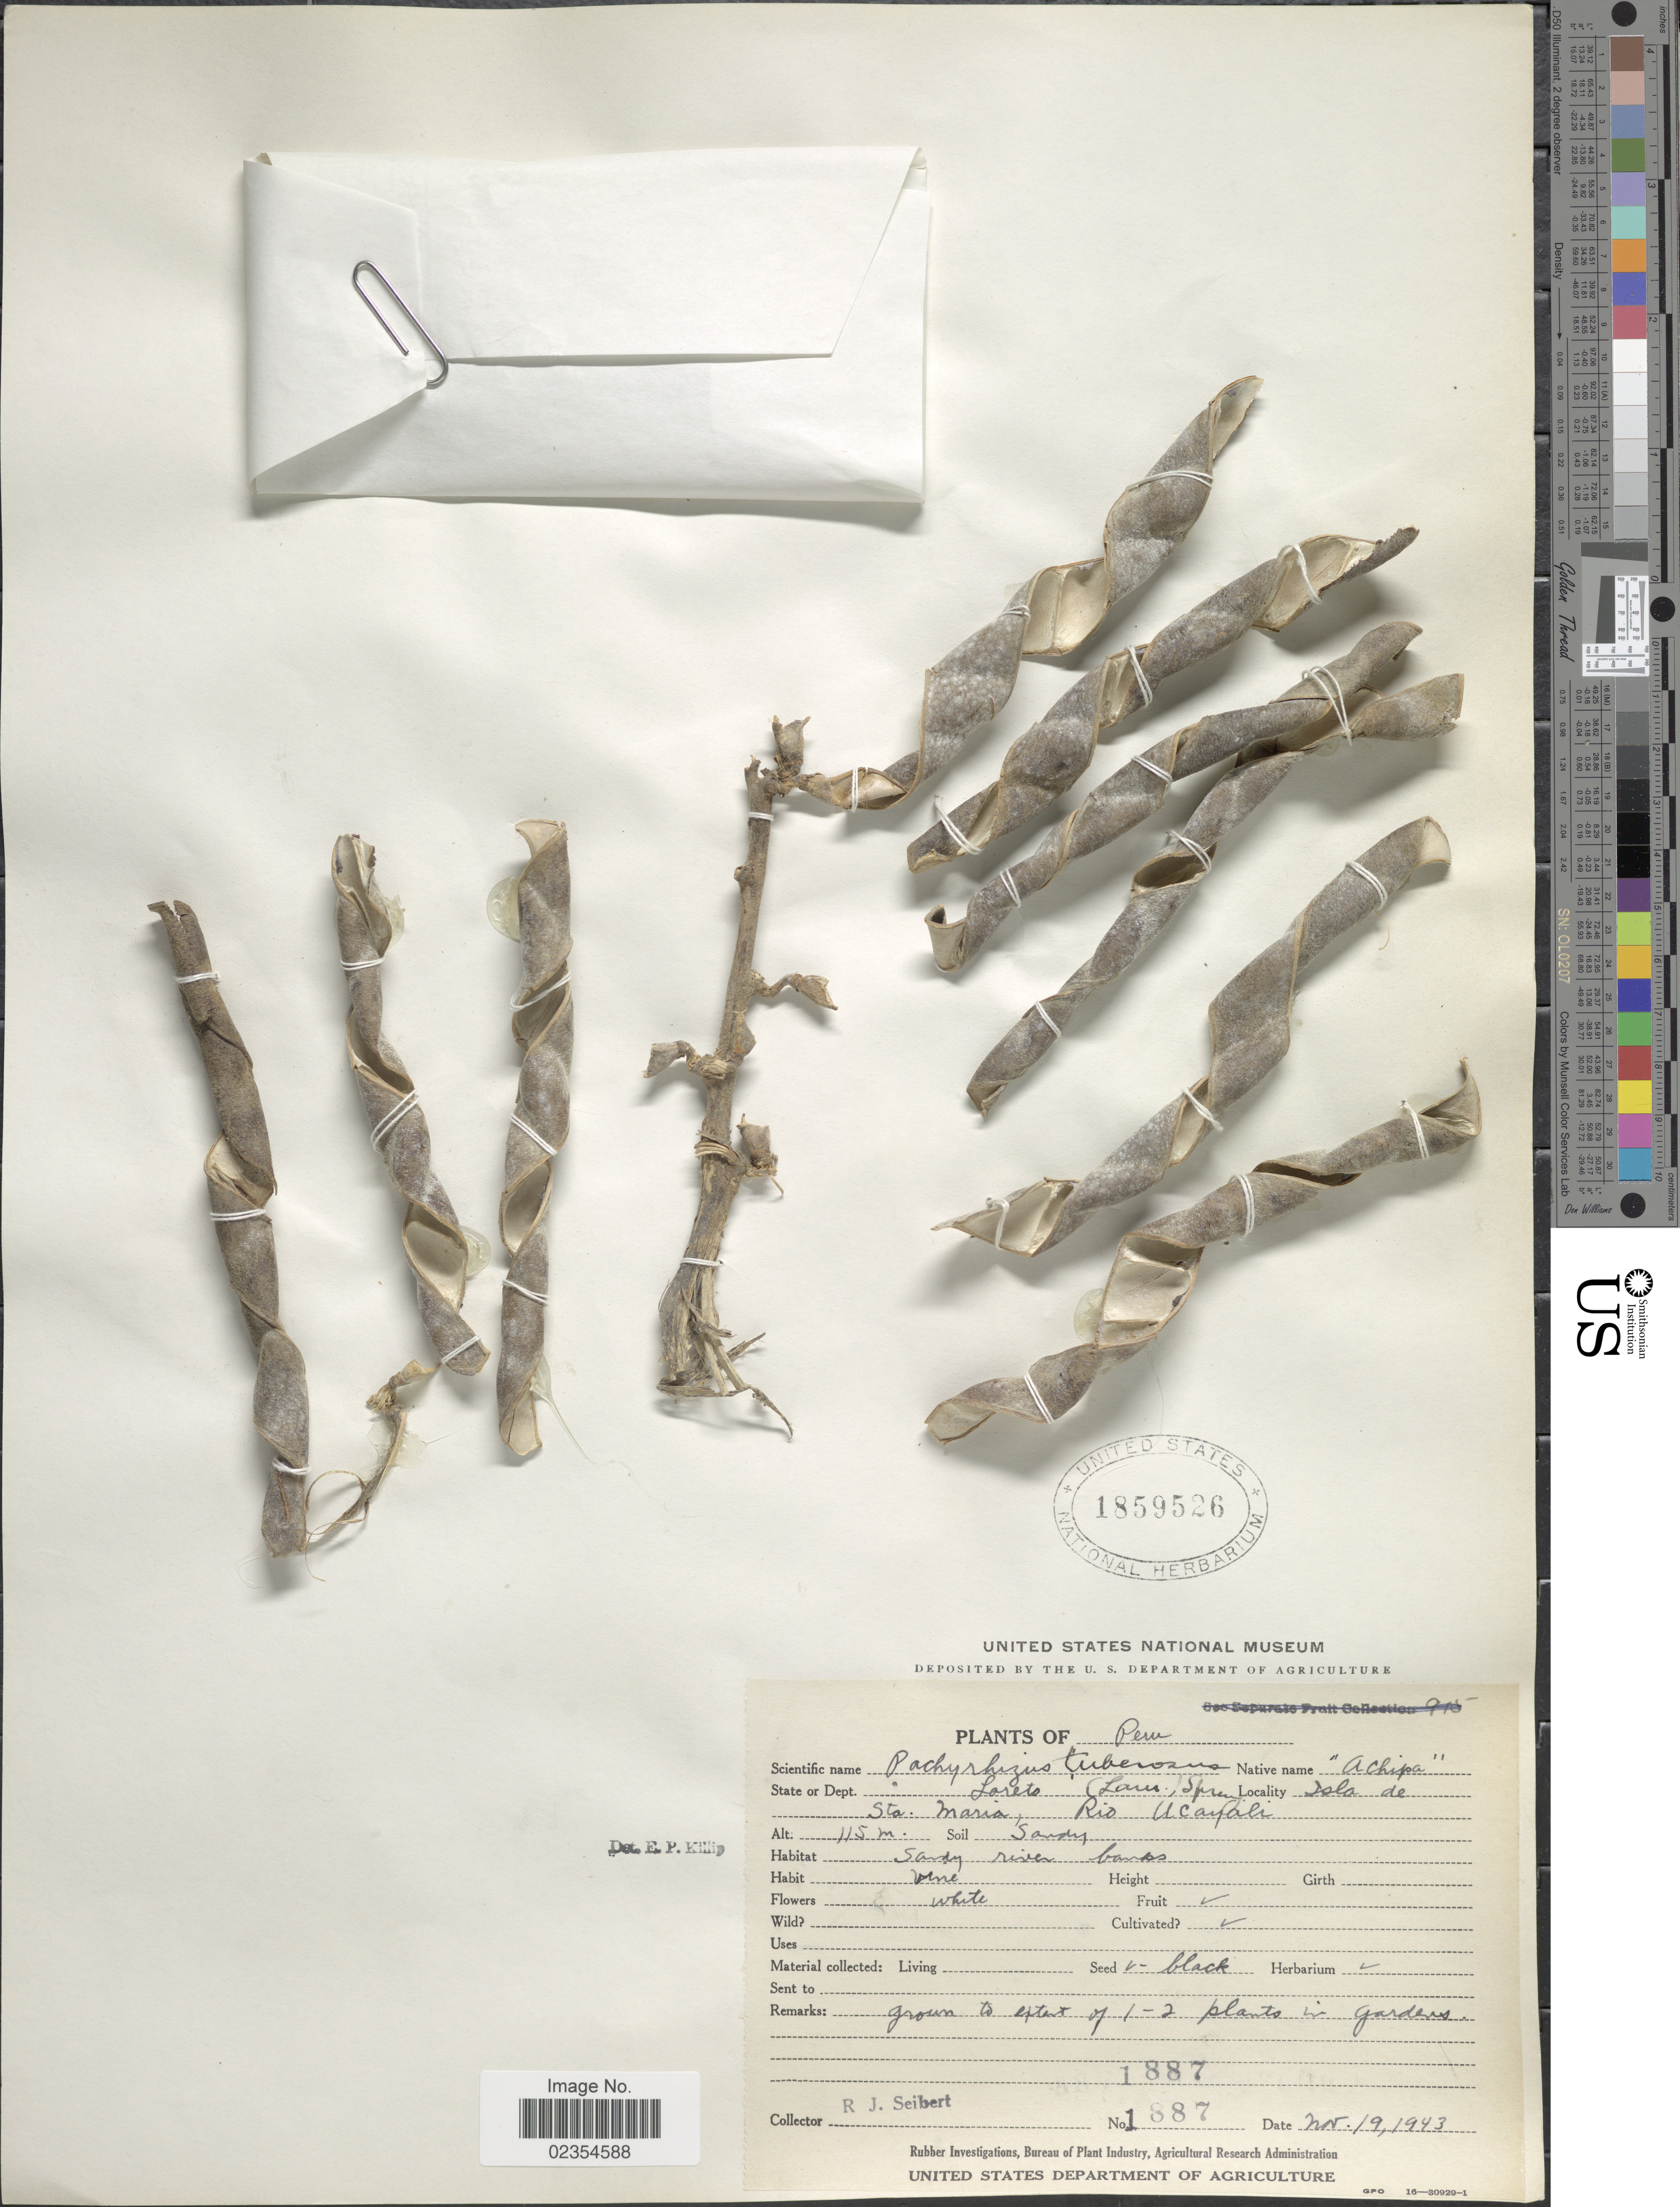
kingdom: Plantae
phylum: Tracheophyta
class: Magnoliopsida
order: Fabales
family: Fabaceae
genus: Pachyrhizus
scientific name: Pachyrhizus tuberosus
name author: (Lam.) Spreng.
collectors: R. J. Seibert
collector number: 1887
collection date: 1943-11-19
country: Peru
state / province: Loreto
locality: Isla de Sta. Maria, Rio Ucuyali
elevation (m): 115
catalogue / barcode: US 1859526